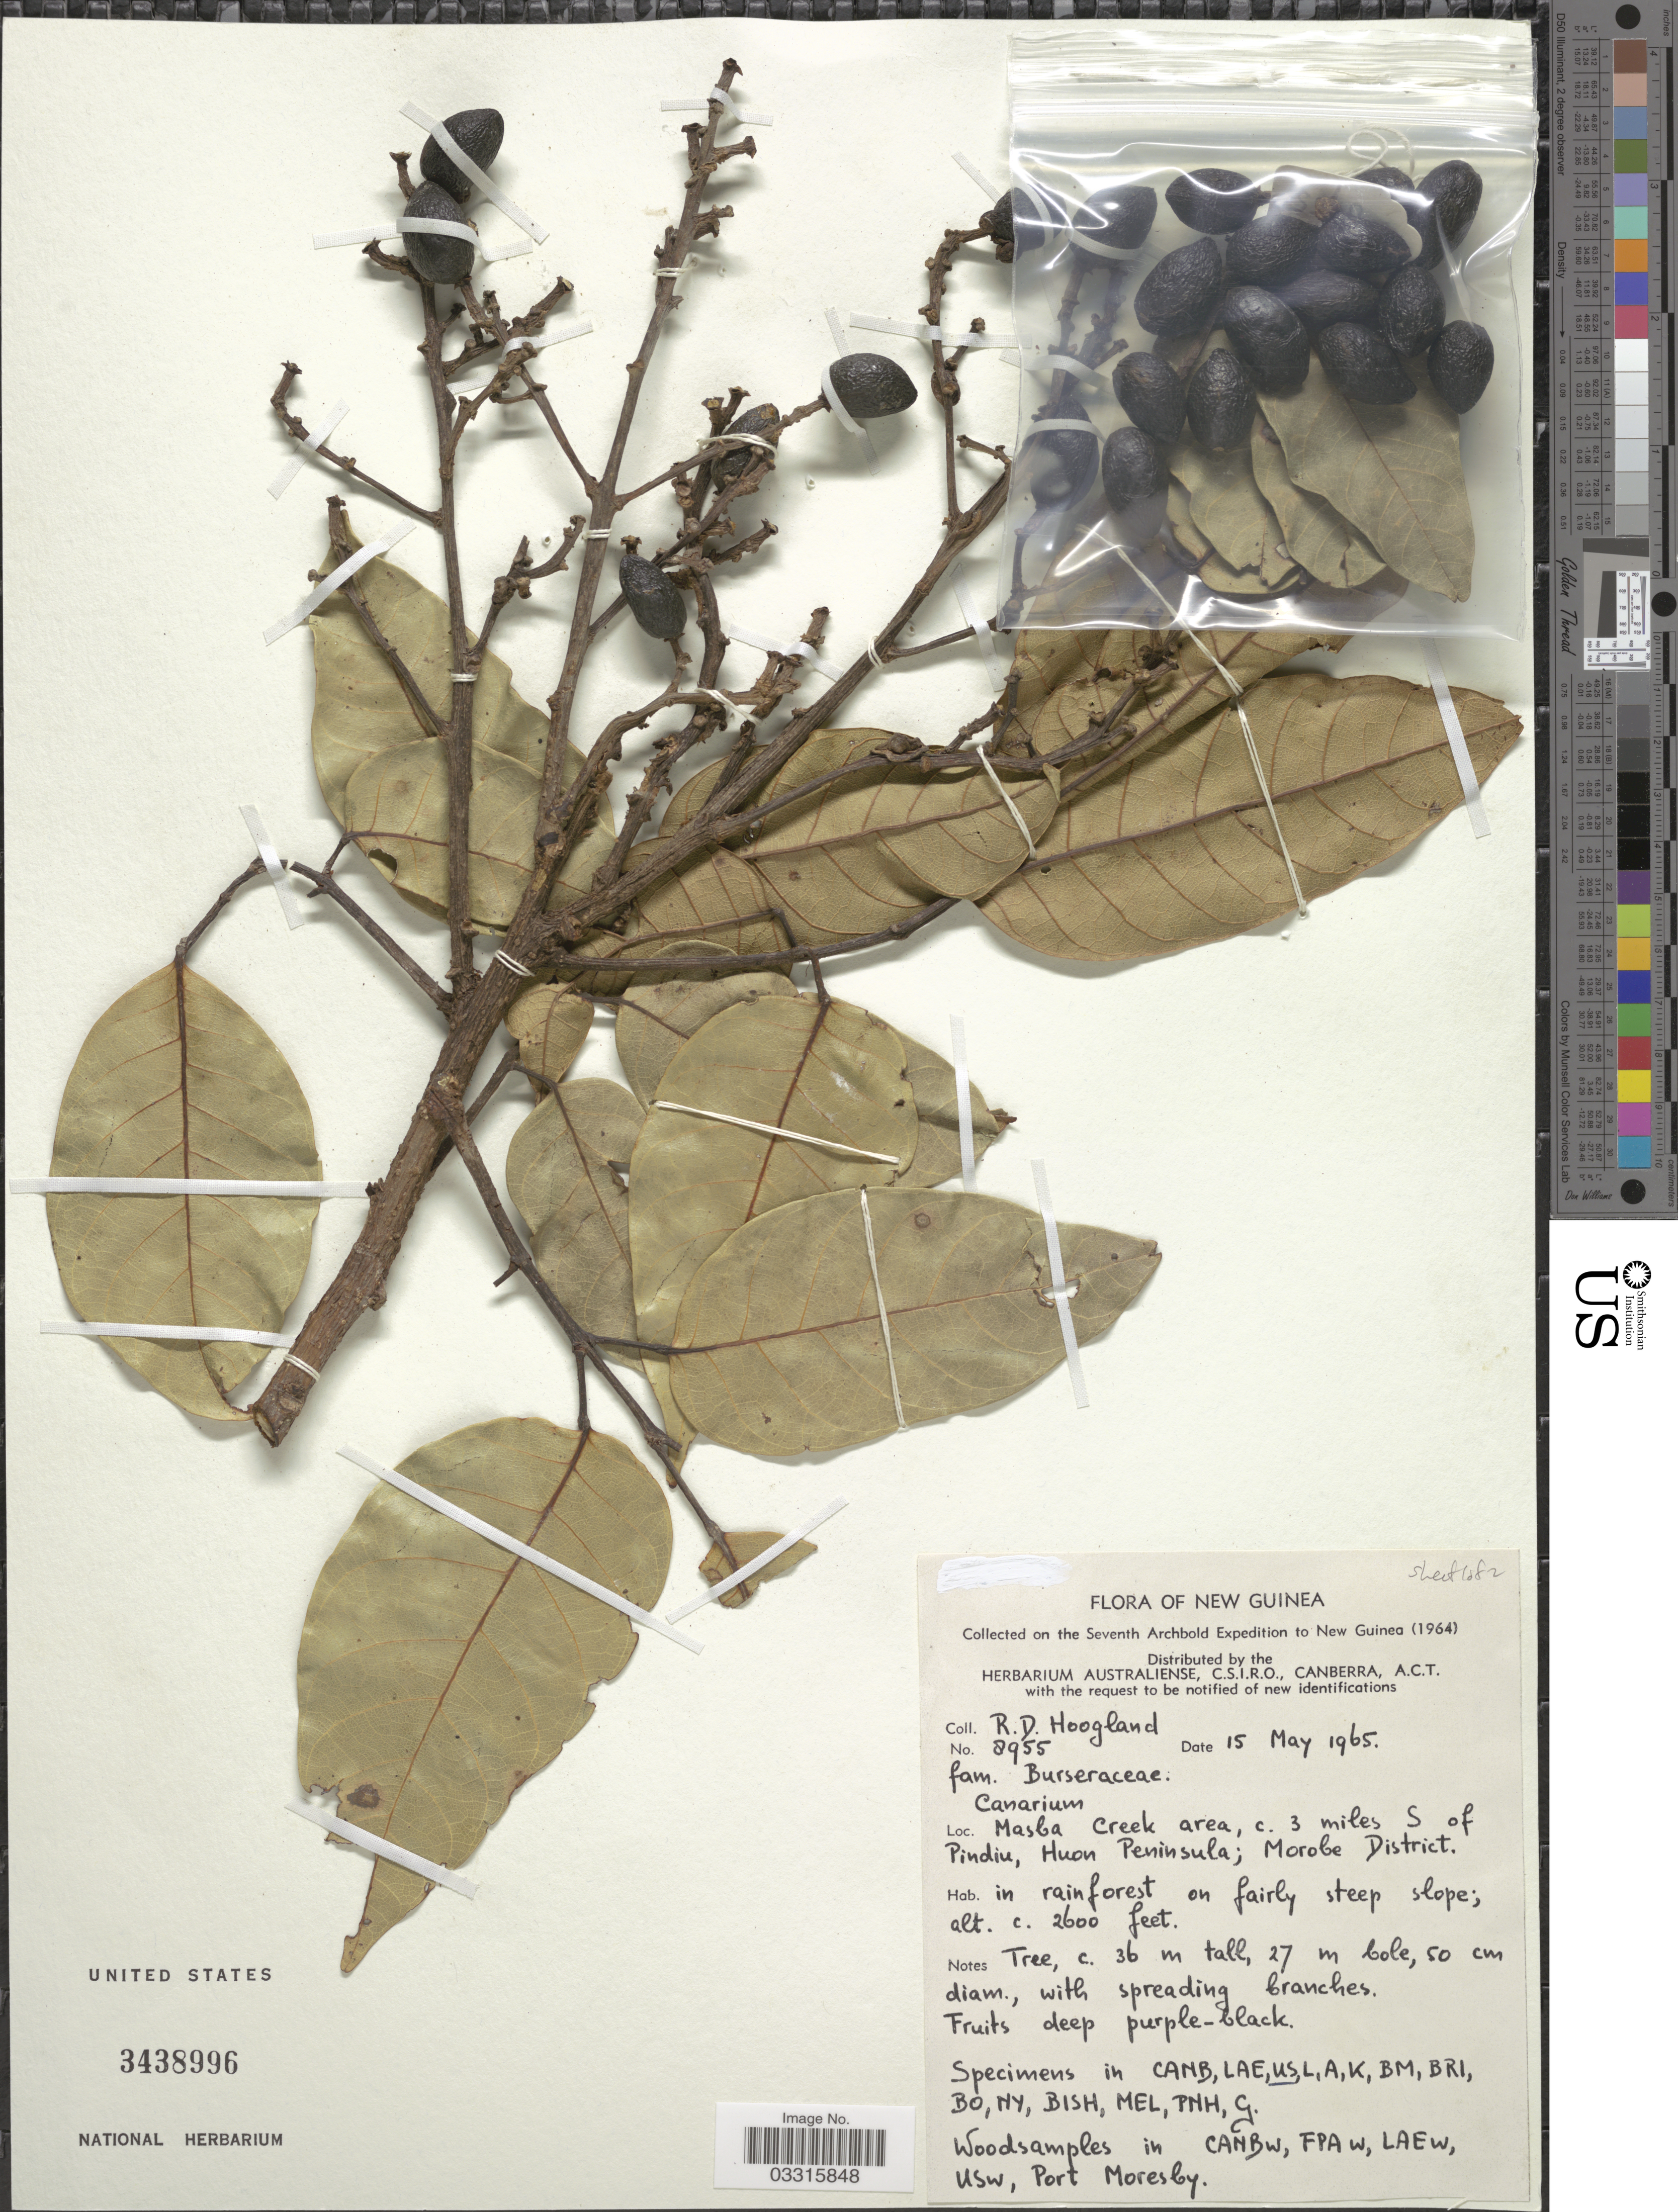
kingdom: Plantae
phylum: Tracheophyta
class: Magnoliopsida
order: Sapindales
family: Burseraceae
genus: Canarium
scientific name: Canarium sp.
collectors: R. D. Hoogland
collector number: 8955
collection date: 1965-05-15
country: Papua New Guinea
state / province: Morobe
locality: New Guinea. Masba Creek area, c. 3 miles S of Pindiu, Huon Peninsula; Morobe District.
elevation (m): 792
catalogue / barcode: US 3438996